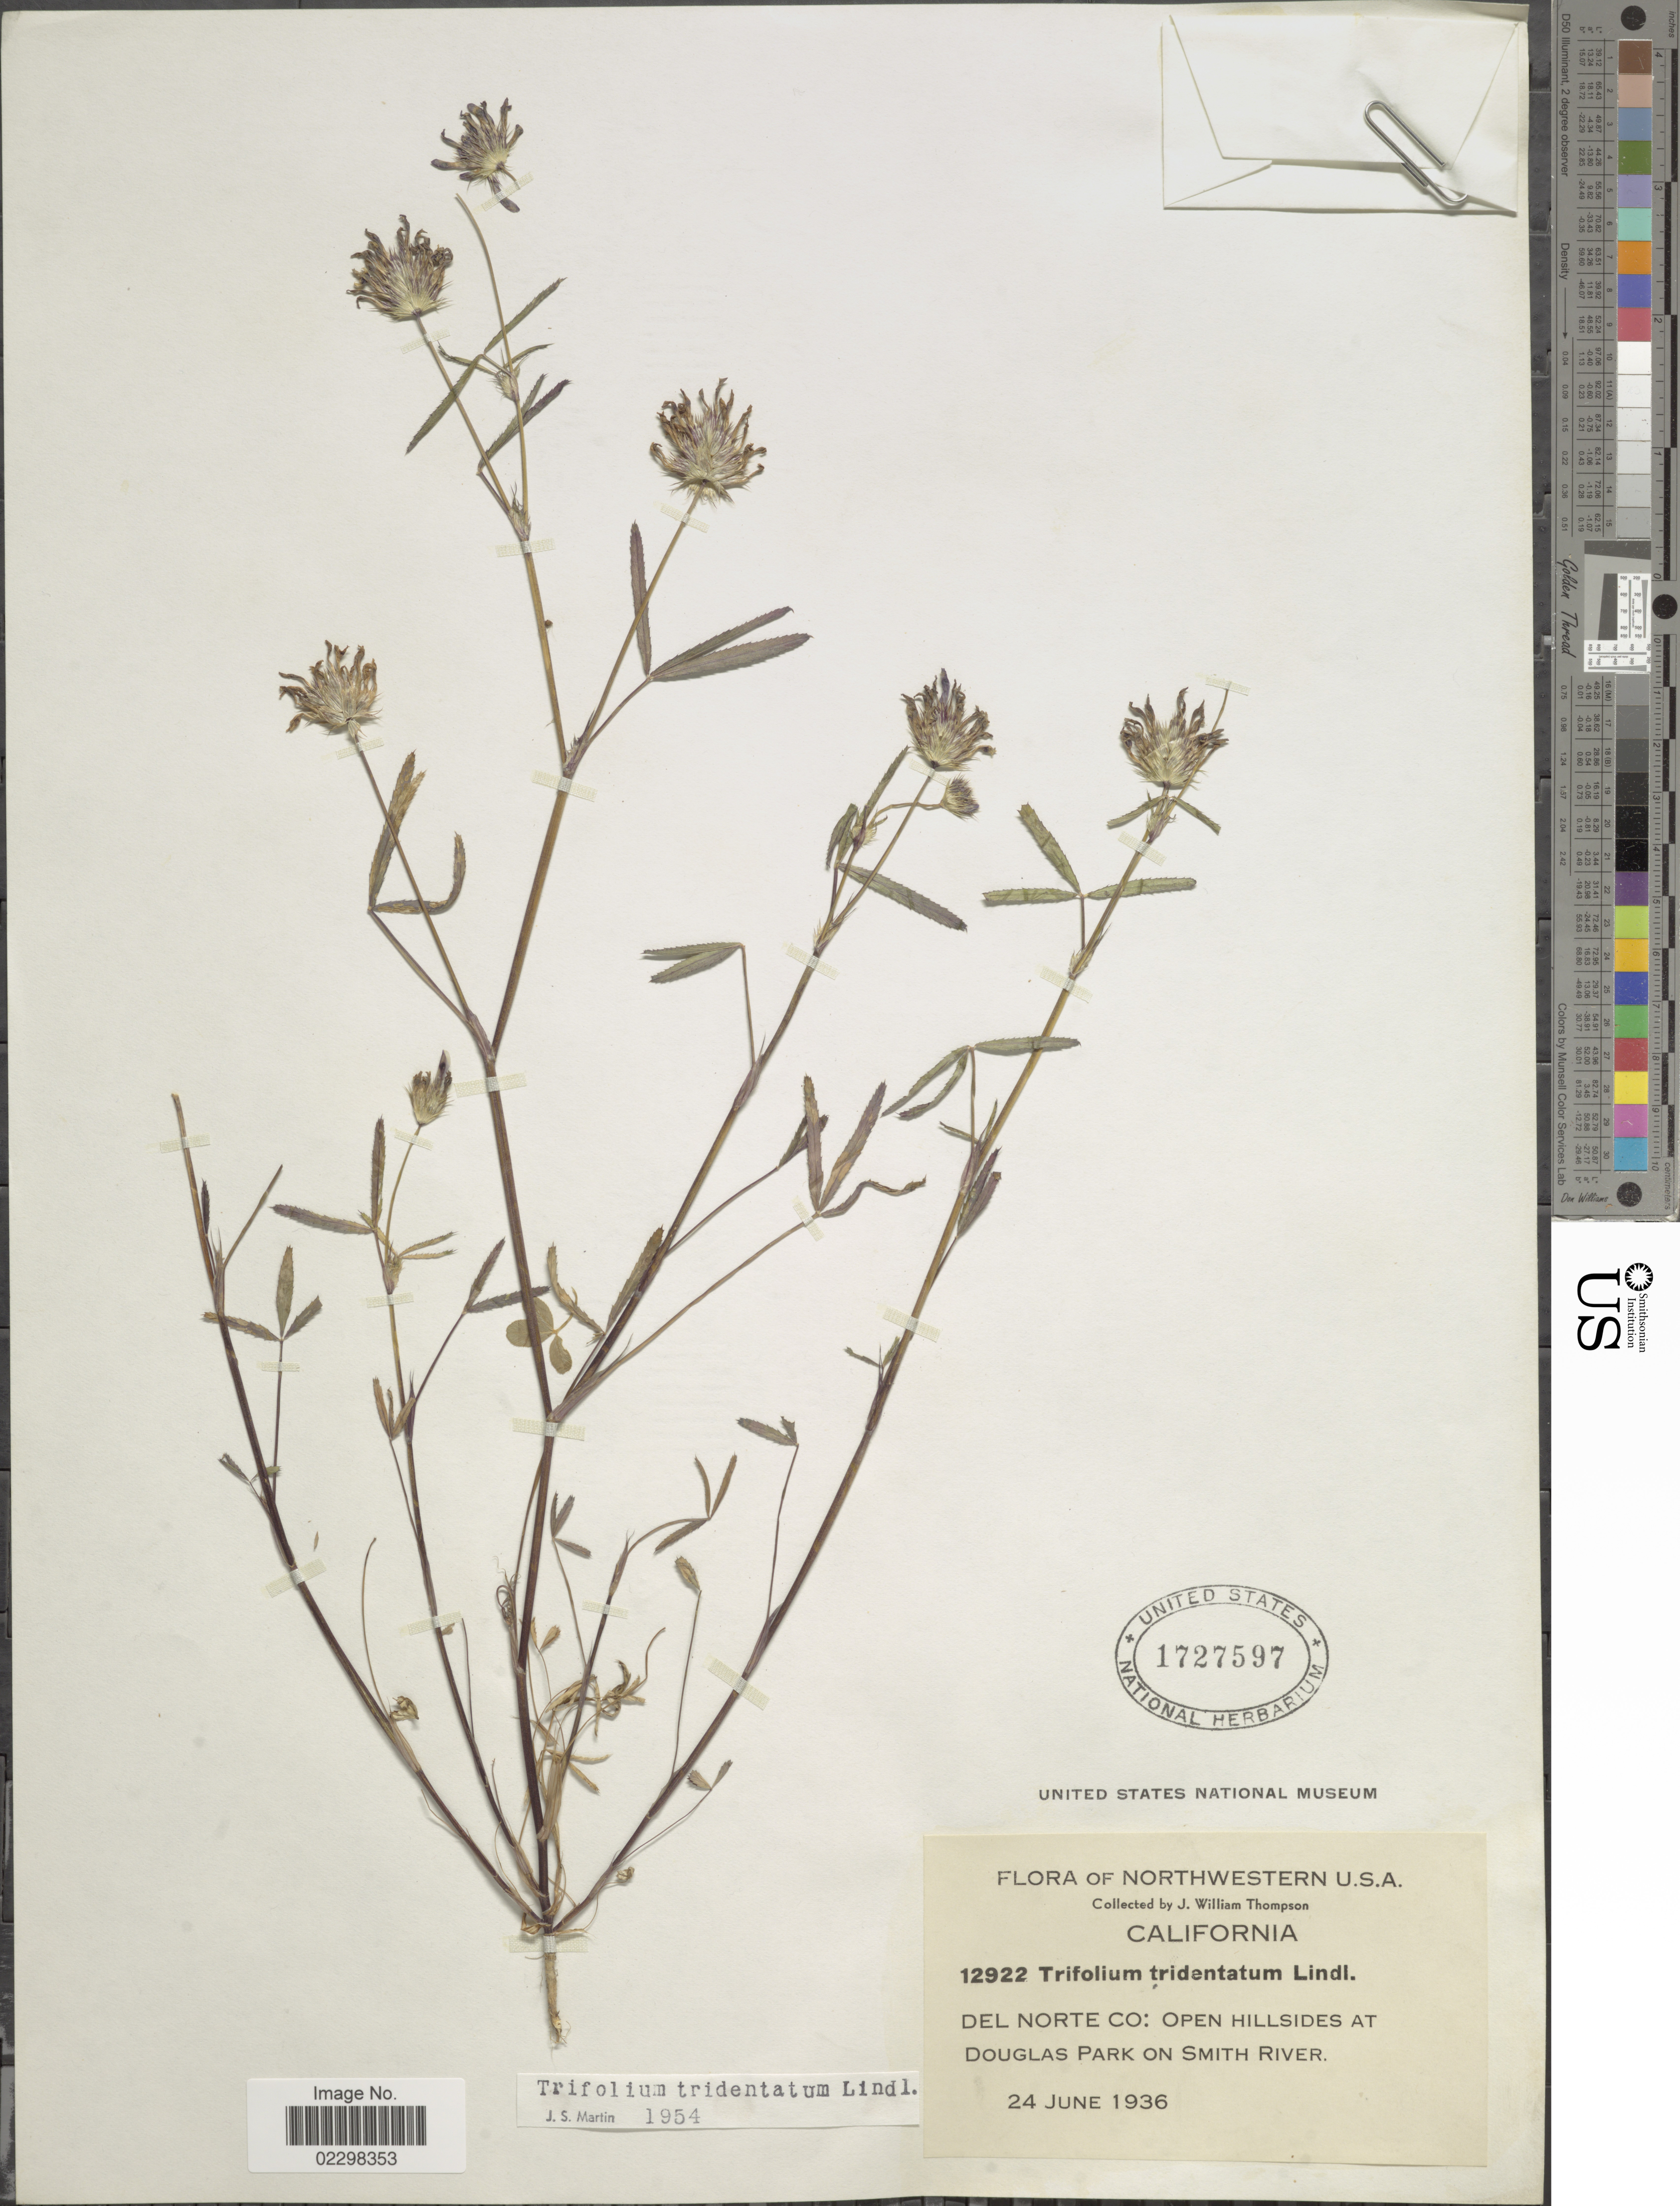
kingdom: Plantae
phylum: Tracheophyta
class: Magnoliopsida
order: Fabales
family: Fabaceae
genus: Trifolium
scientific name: Trifolium tridentatum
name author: Lindl.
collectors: J. W. Thompson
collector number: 12922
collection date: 1936-06-24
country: United States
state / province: California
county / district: Del Norte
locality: Northwestern U.S.A. Del Norte Co: Open Hillsides at Douglas Park on Smith River.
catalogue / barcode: US 1727597